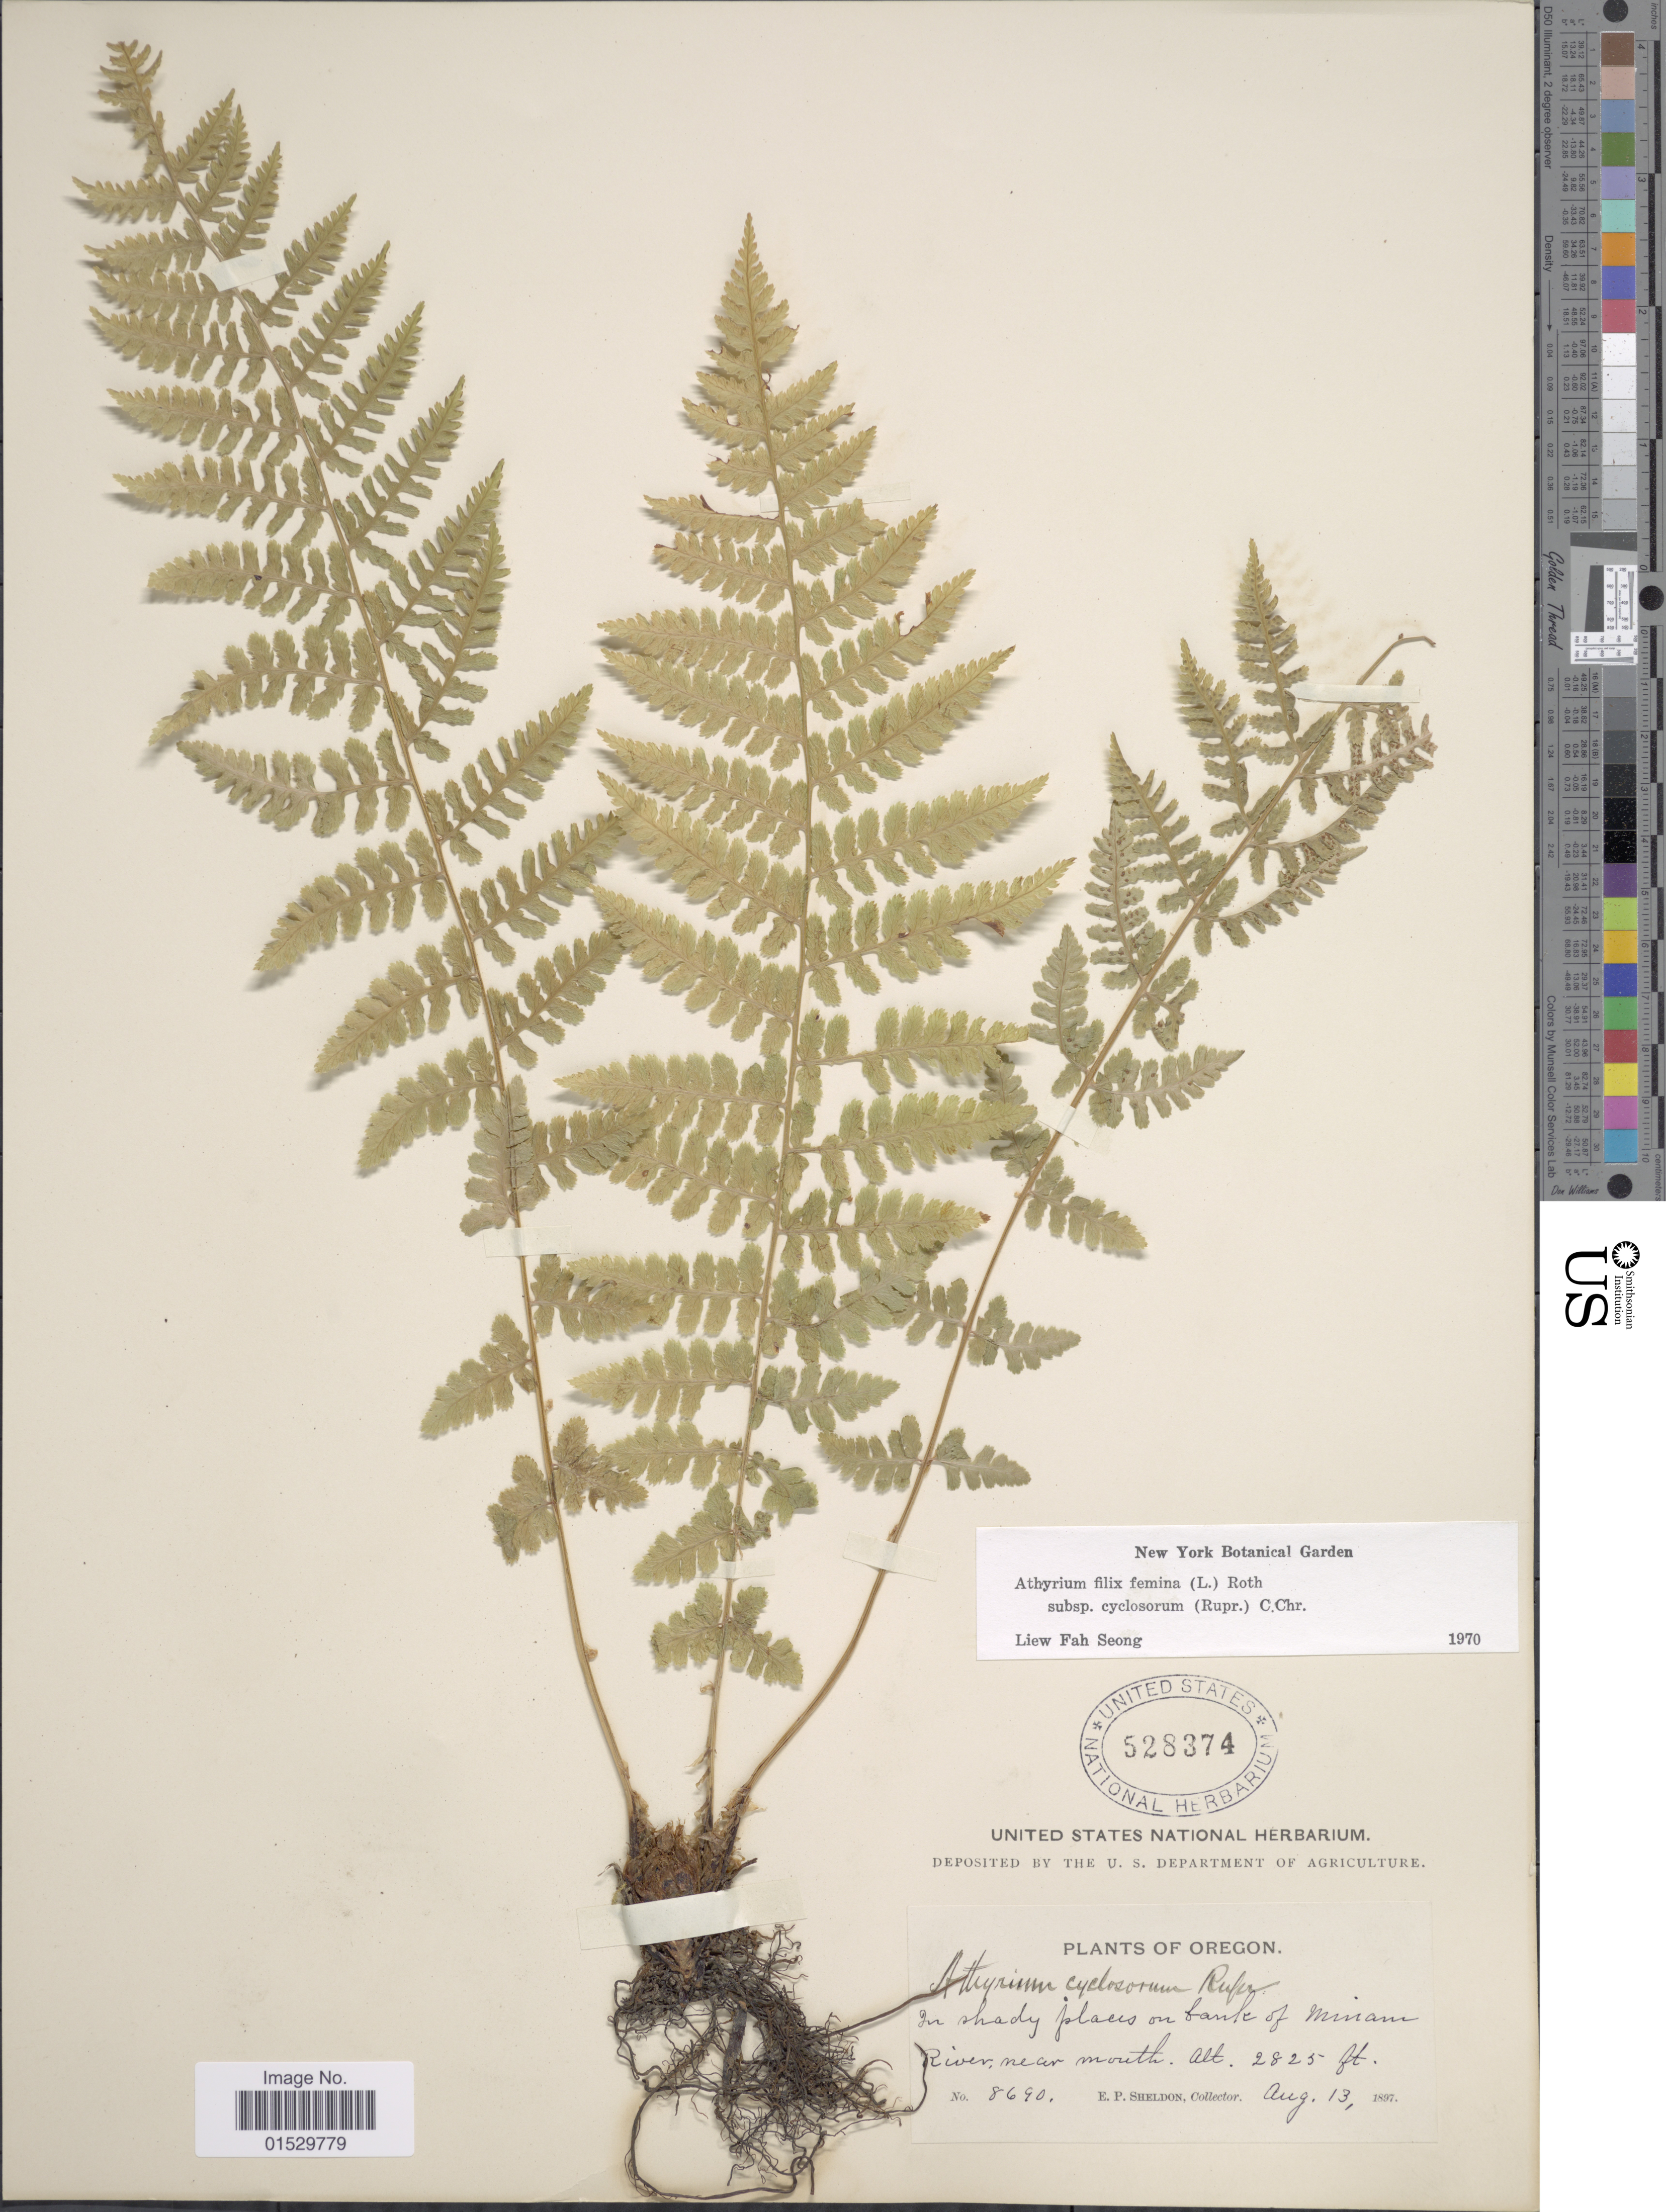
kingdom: Plantae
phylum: Tracheophyta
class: Polypodiopsida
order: Polypodiales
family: Athyriaceae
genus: Athyrium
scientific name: Athyrium filix-femina subsp. cyclosorum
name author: (Rupr.) C. Chr.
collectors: E. P. Sheldon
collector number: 8690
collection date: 1897-08-13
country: United States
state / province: Oregon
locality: In shady places on bank Minam River, near mouth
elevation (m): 861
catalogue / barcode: US 528374